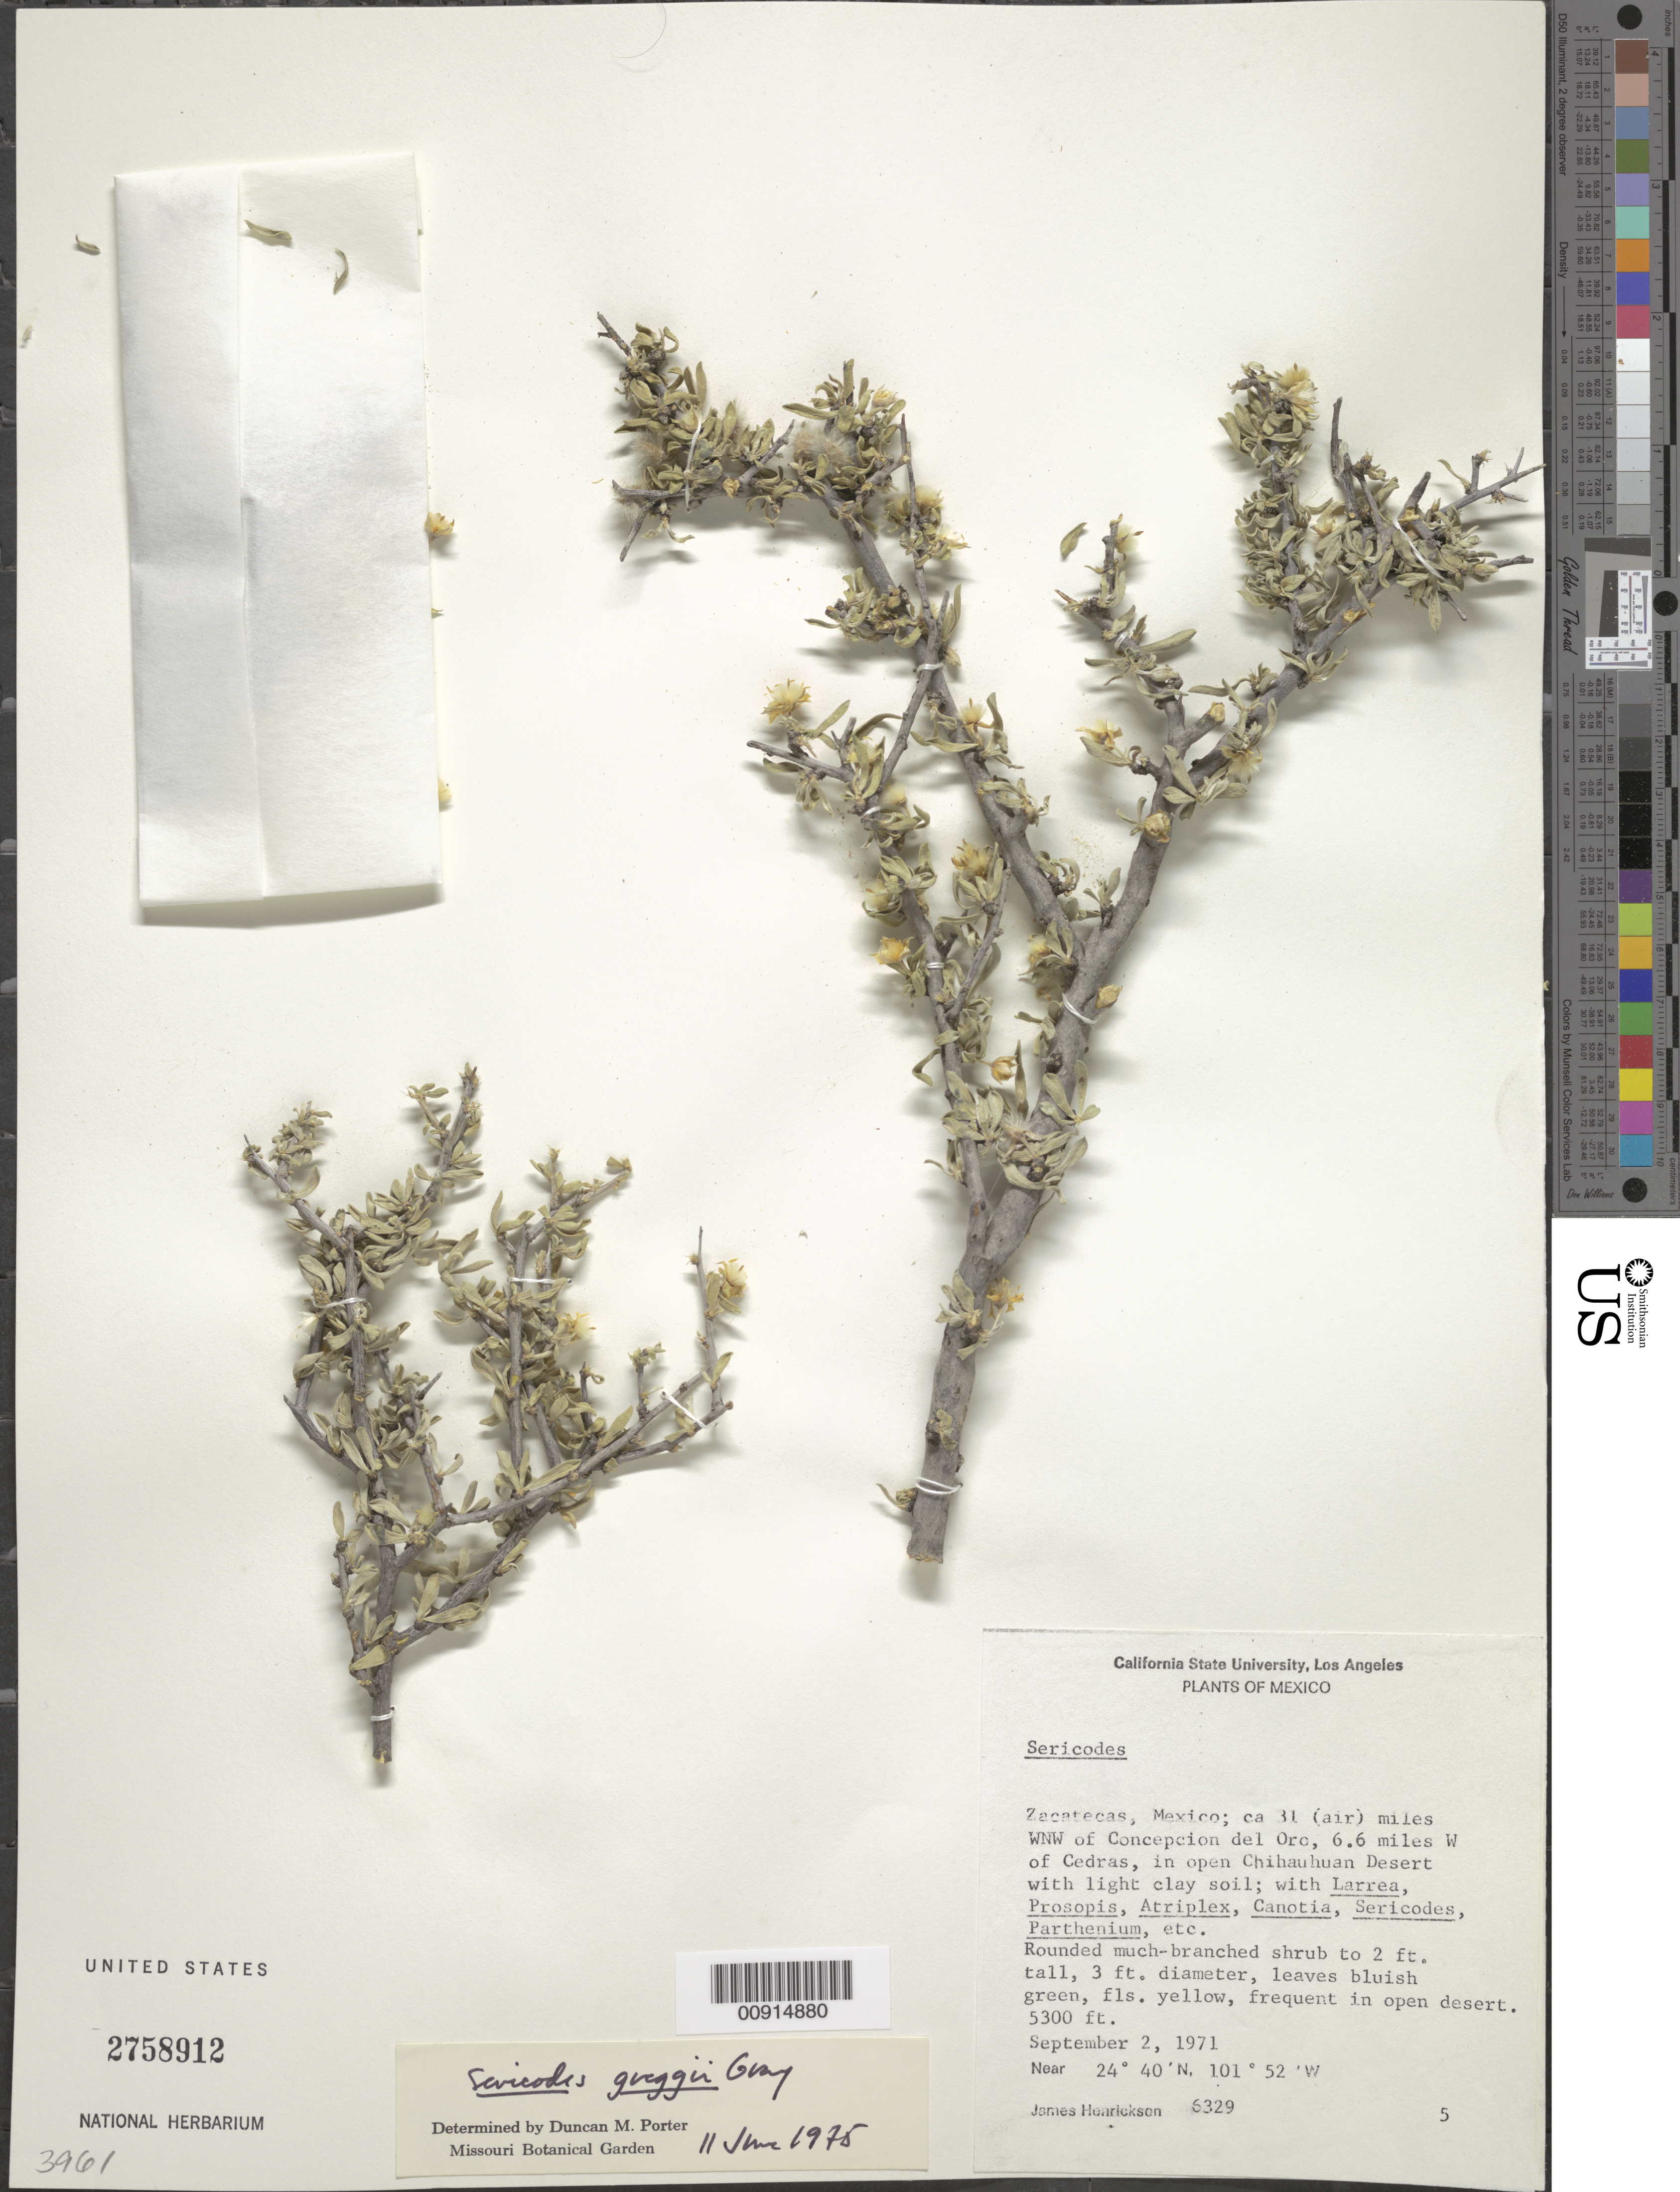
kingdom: Plantae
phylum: Tracheophyta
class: Magnoliopsida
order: Zygophyllales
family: Zygophyllaceae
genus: Sericodes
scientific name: Sericodes greggii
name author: A. Gray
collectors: J. Henrickson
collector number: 6329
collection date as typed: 02 Sep 1971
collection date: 1971-09-02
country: Mexico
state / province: Zacatecas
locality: Zacatecas; ca. 31 (air) miles WNW of Concepción del Oro, 6.6 miles W of Cedras.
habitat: In open Chihuahuan Desert with light clay soil; with Larrea, Prosopis, Atriplex, Canotia, Sericodes, Parthenium, etc.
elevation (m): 1615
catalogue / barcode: US 2758912